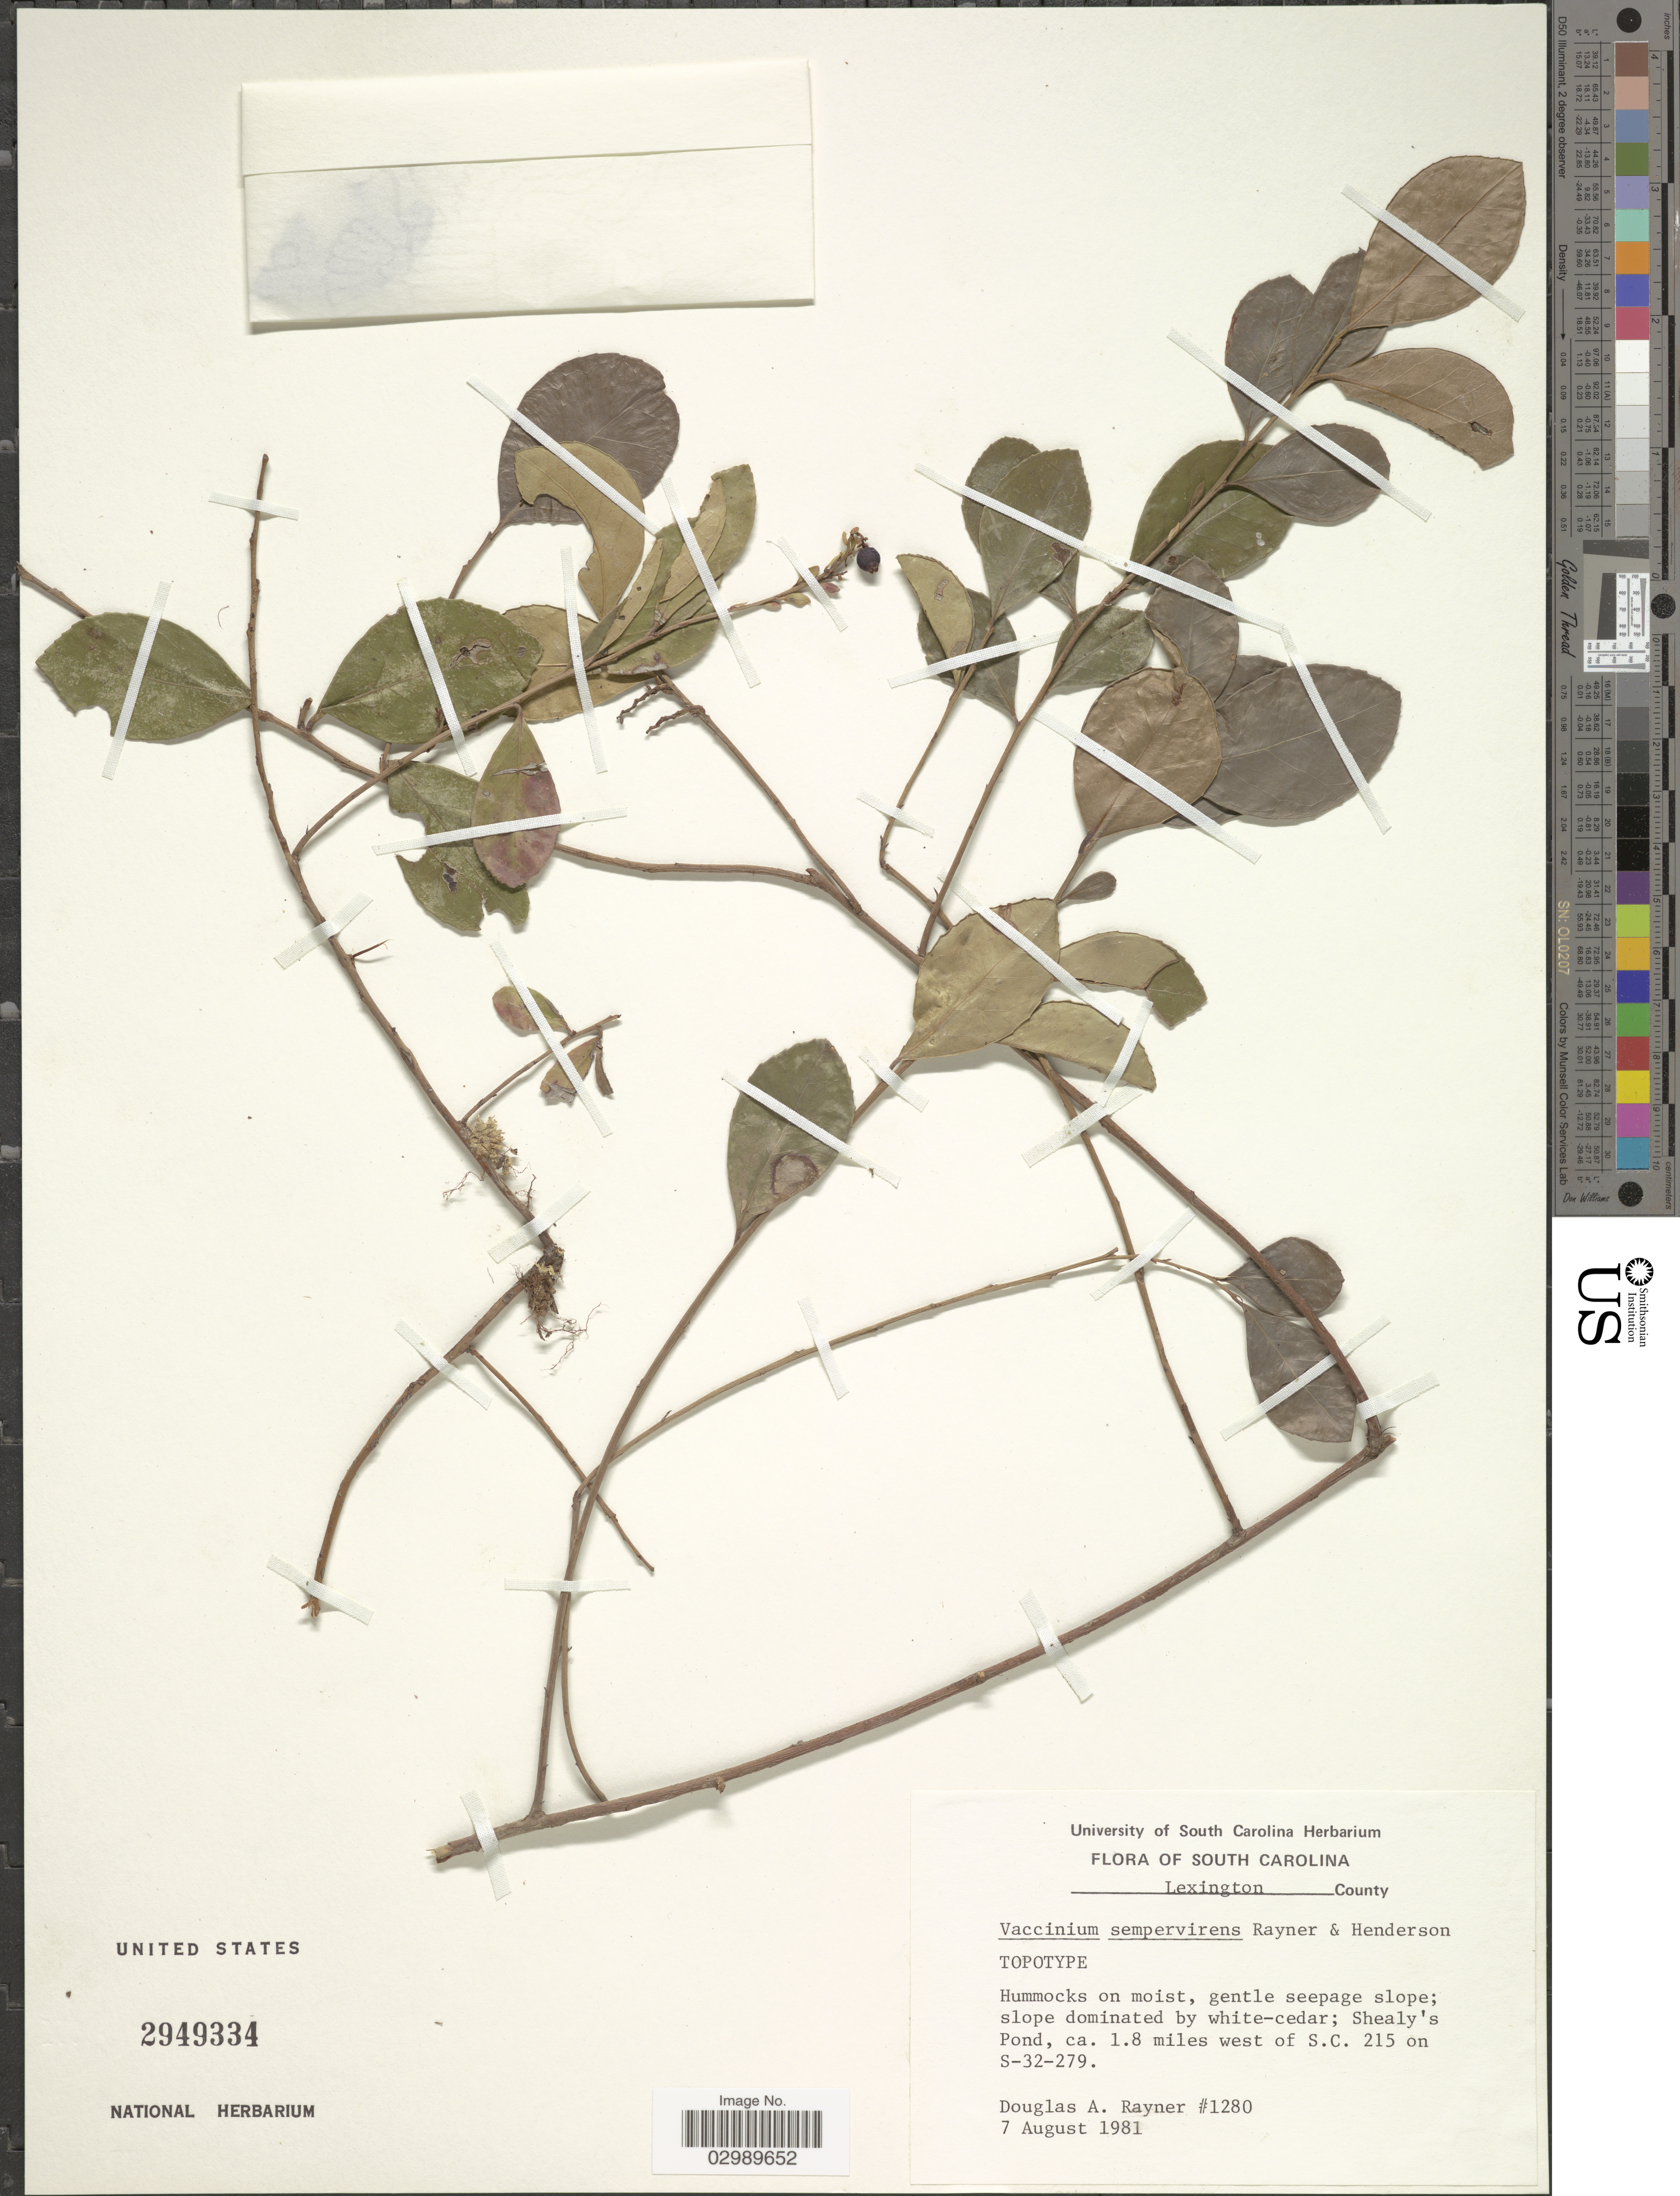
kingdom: Plantae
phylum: Tracheophyta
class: Magnoliopsida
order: Ericales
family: Ericaceae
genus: Vaccinium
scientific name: Vaccinium sempervirens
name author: D.A. Rayner & J. Hend.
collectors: D. A. Rayner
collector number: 1280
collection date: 1981-08-07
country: United States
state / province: South Carolina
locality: Lexington County. Shealy's Pond, ca. 1.8 miles west of S.C. 215 on S-32-279.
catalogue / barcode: US 2949334